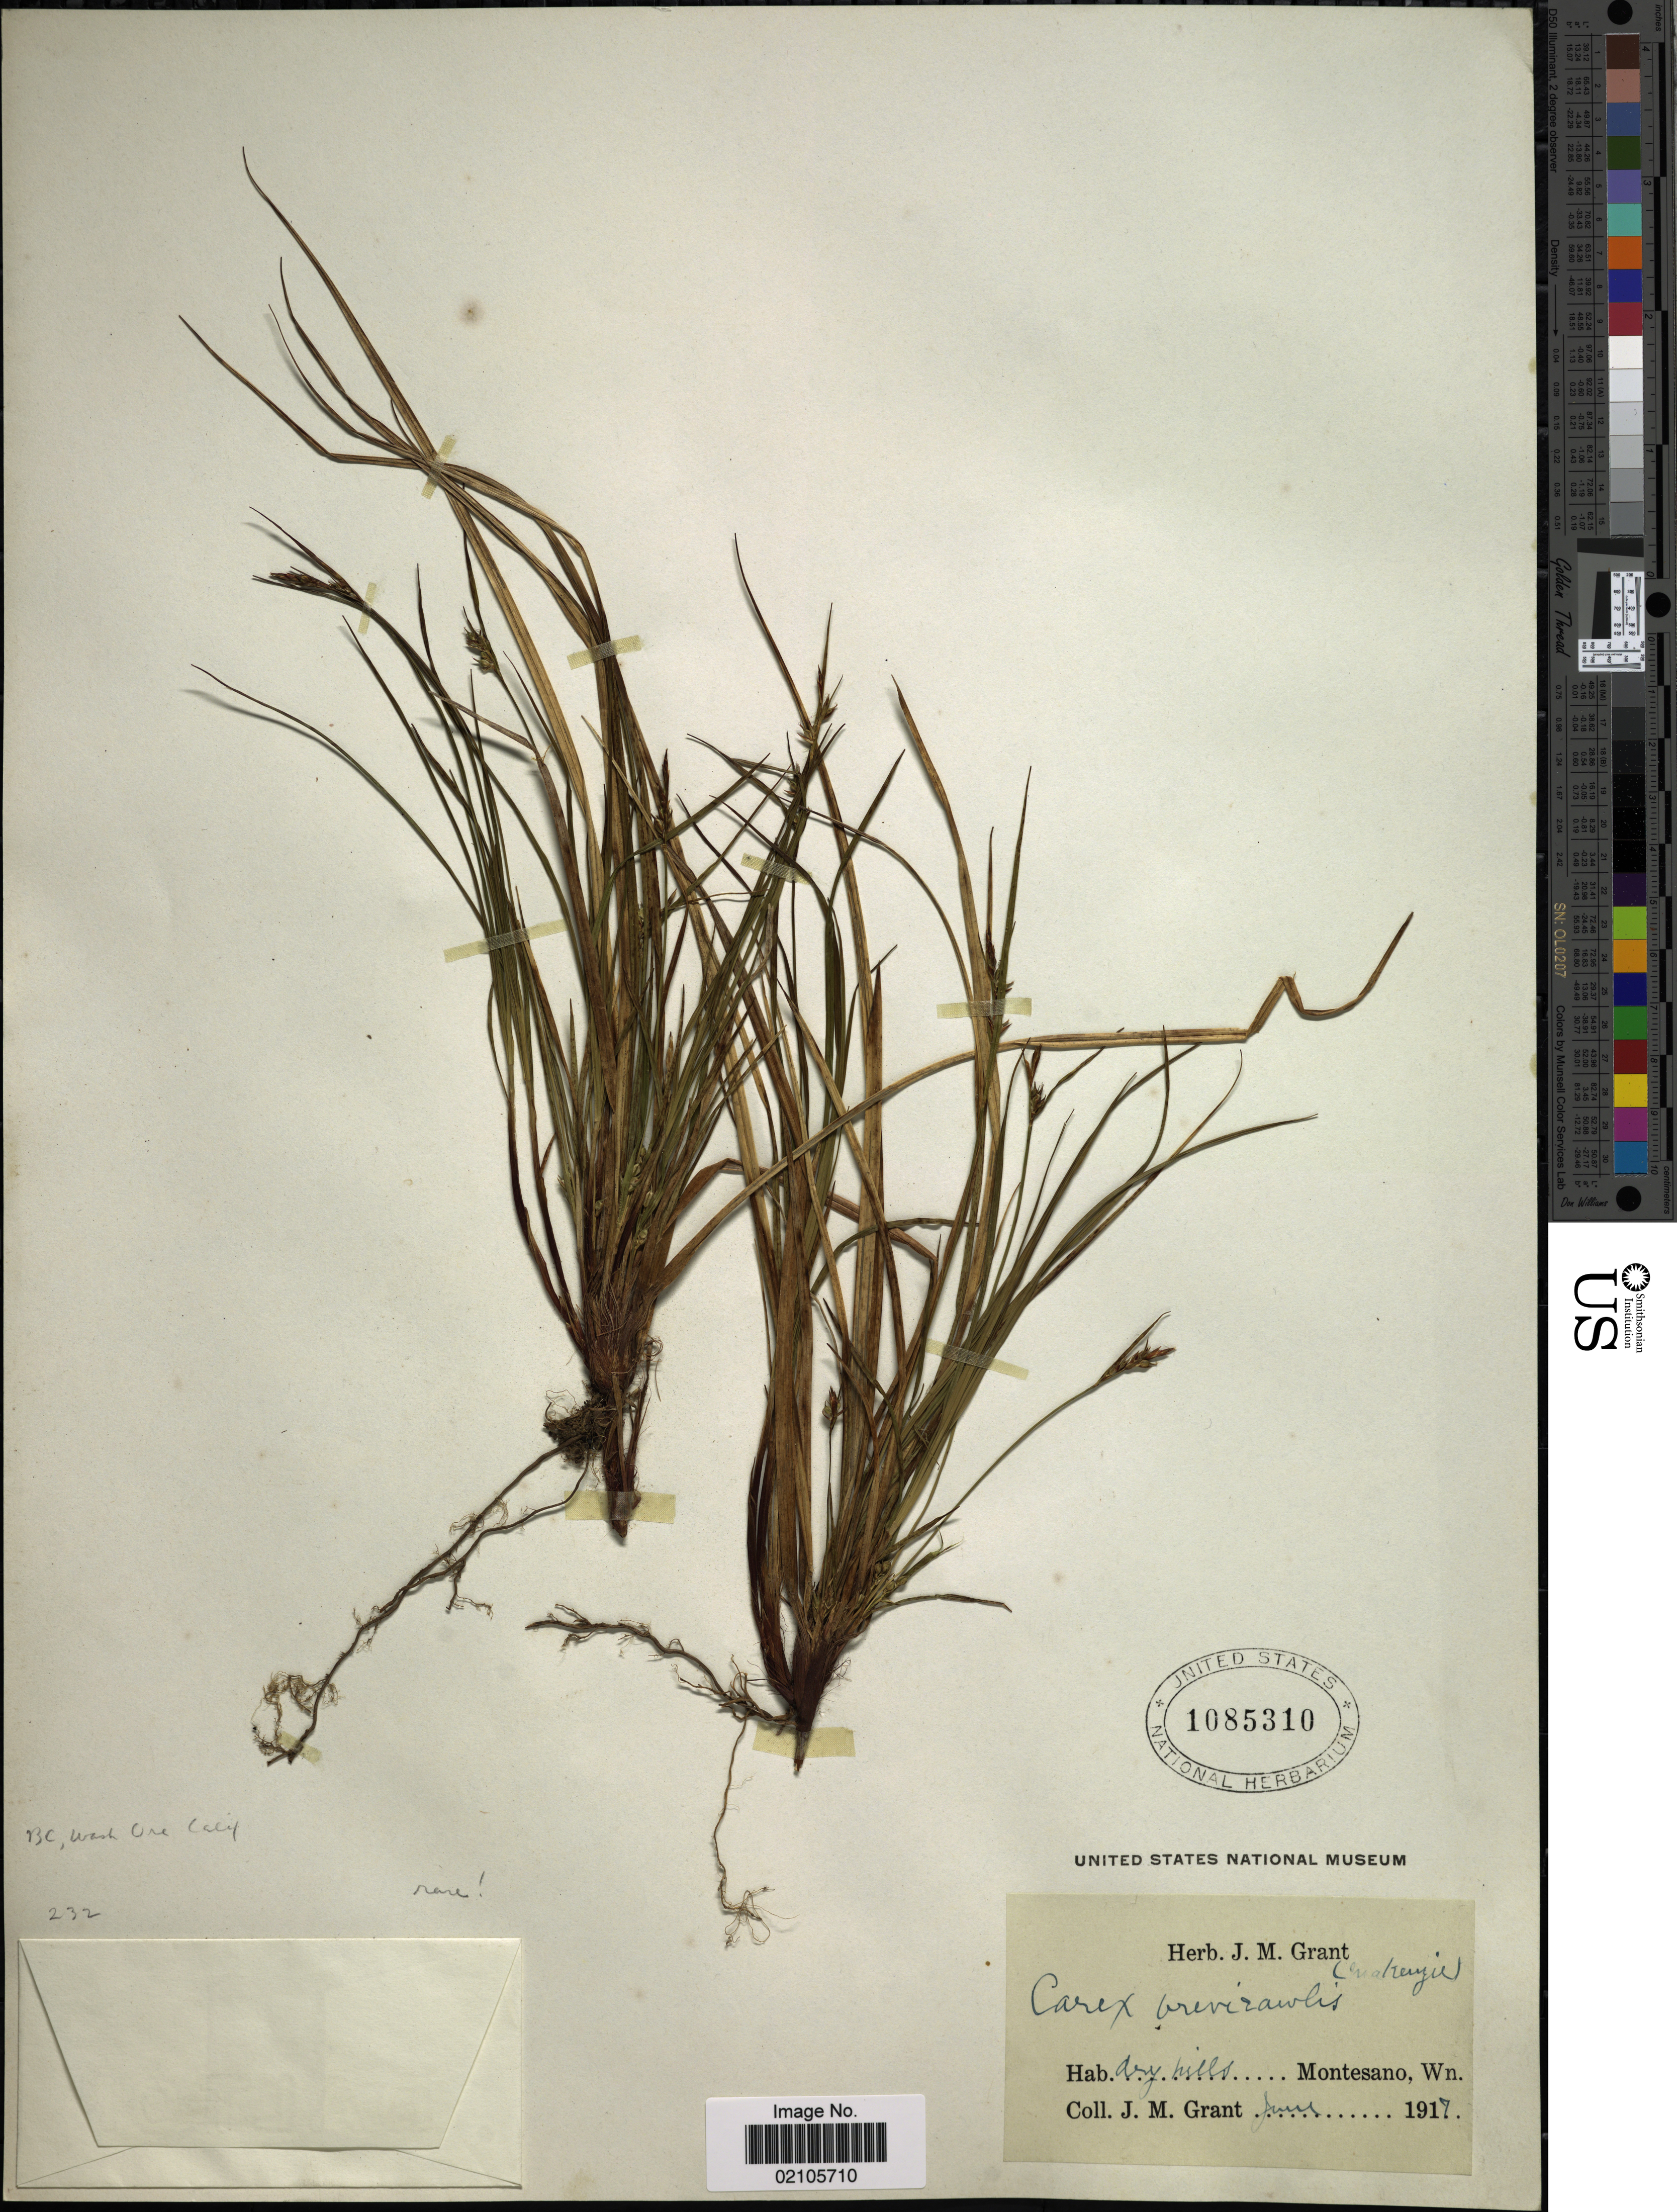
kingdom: Plantae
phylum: Tracheophyta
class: Liliopsida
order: Poales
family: Cyperaceae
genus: Carex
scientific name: Carex brevicaulis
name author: Thouars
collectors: J. M. Grant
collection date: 1917-06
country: United States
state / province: Washington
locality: Montesano, Wn.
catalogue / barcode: US 1085310